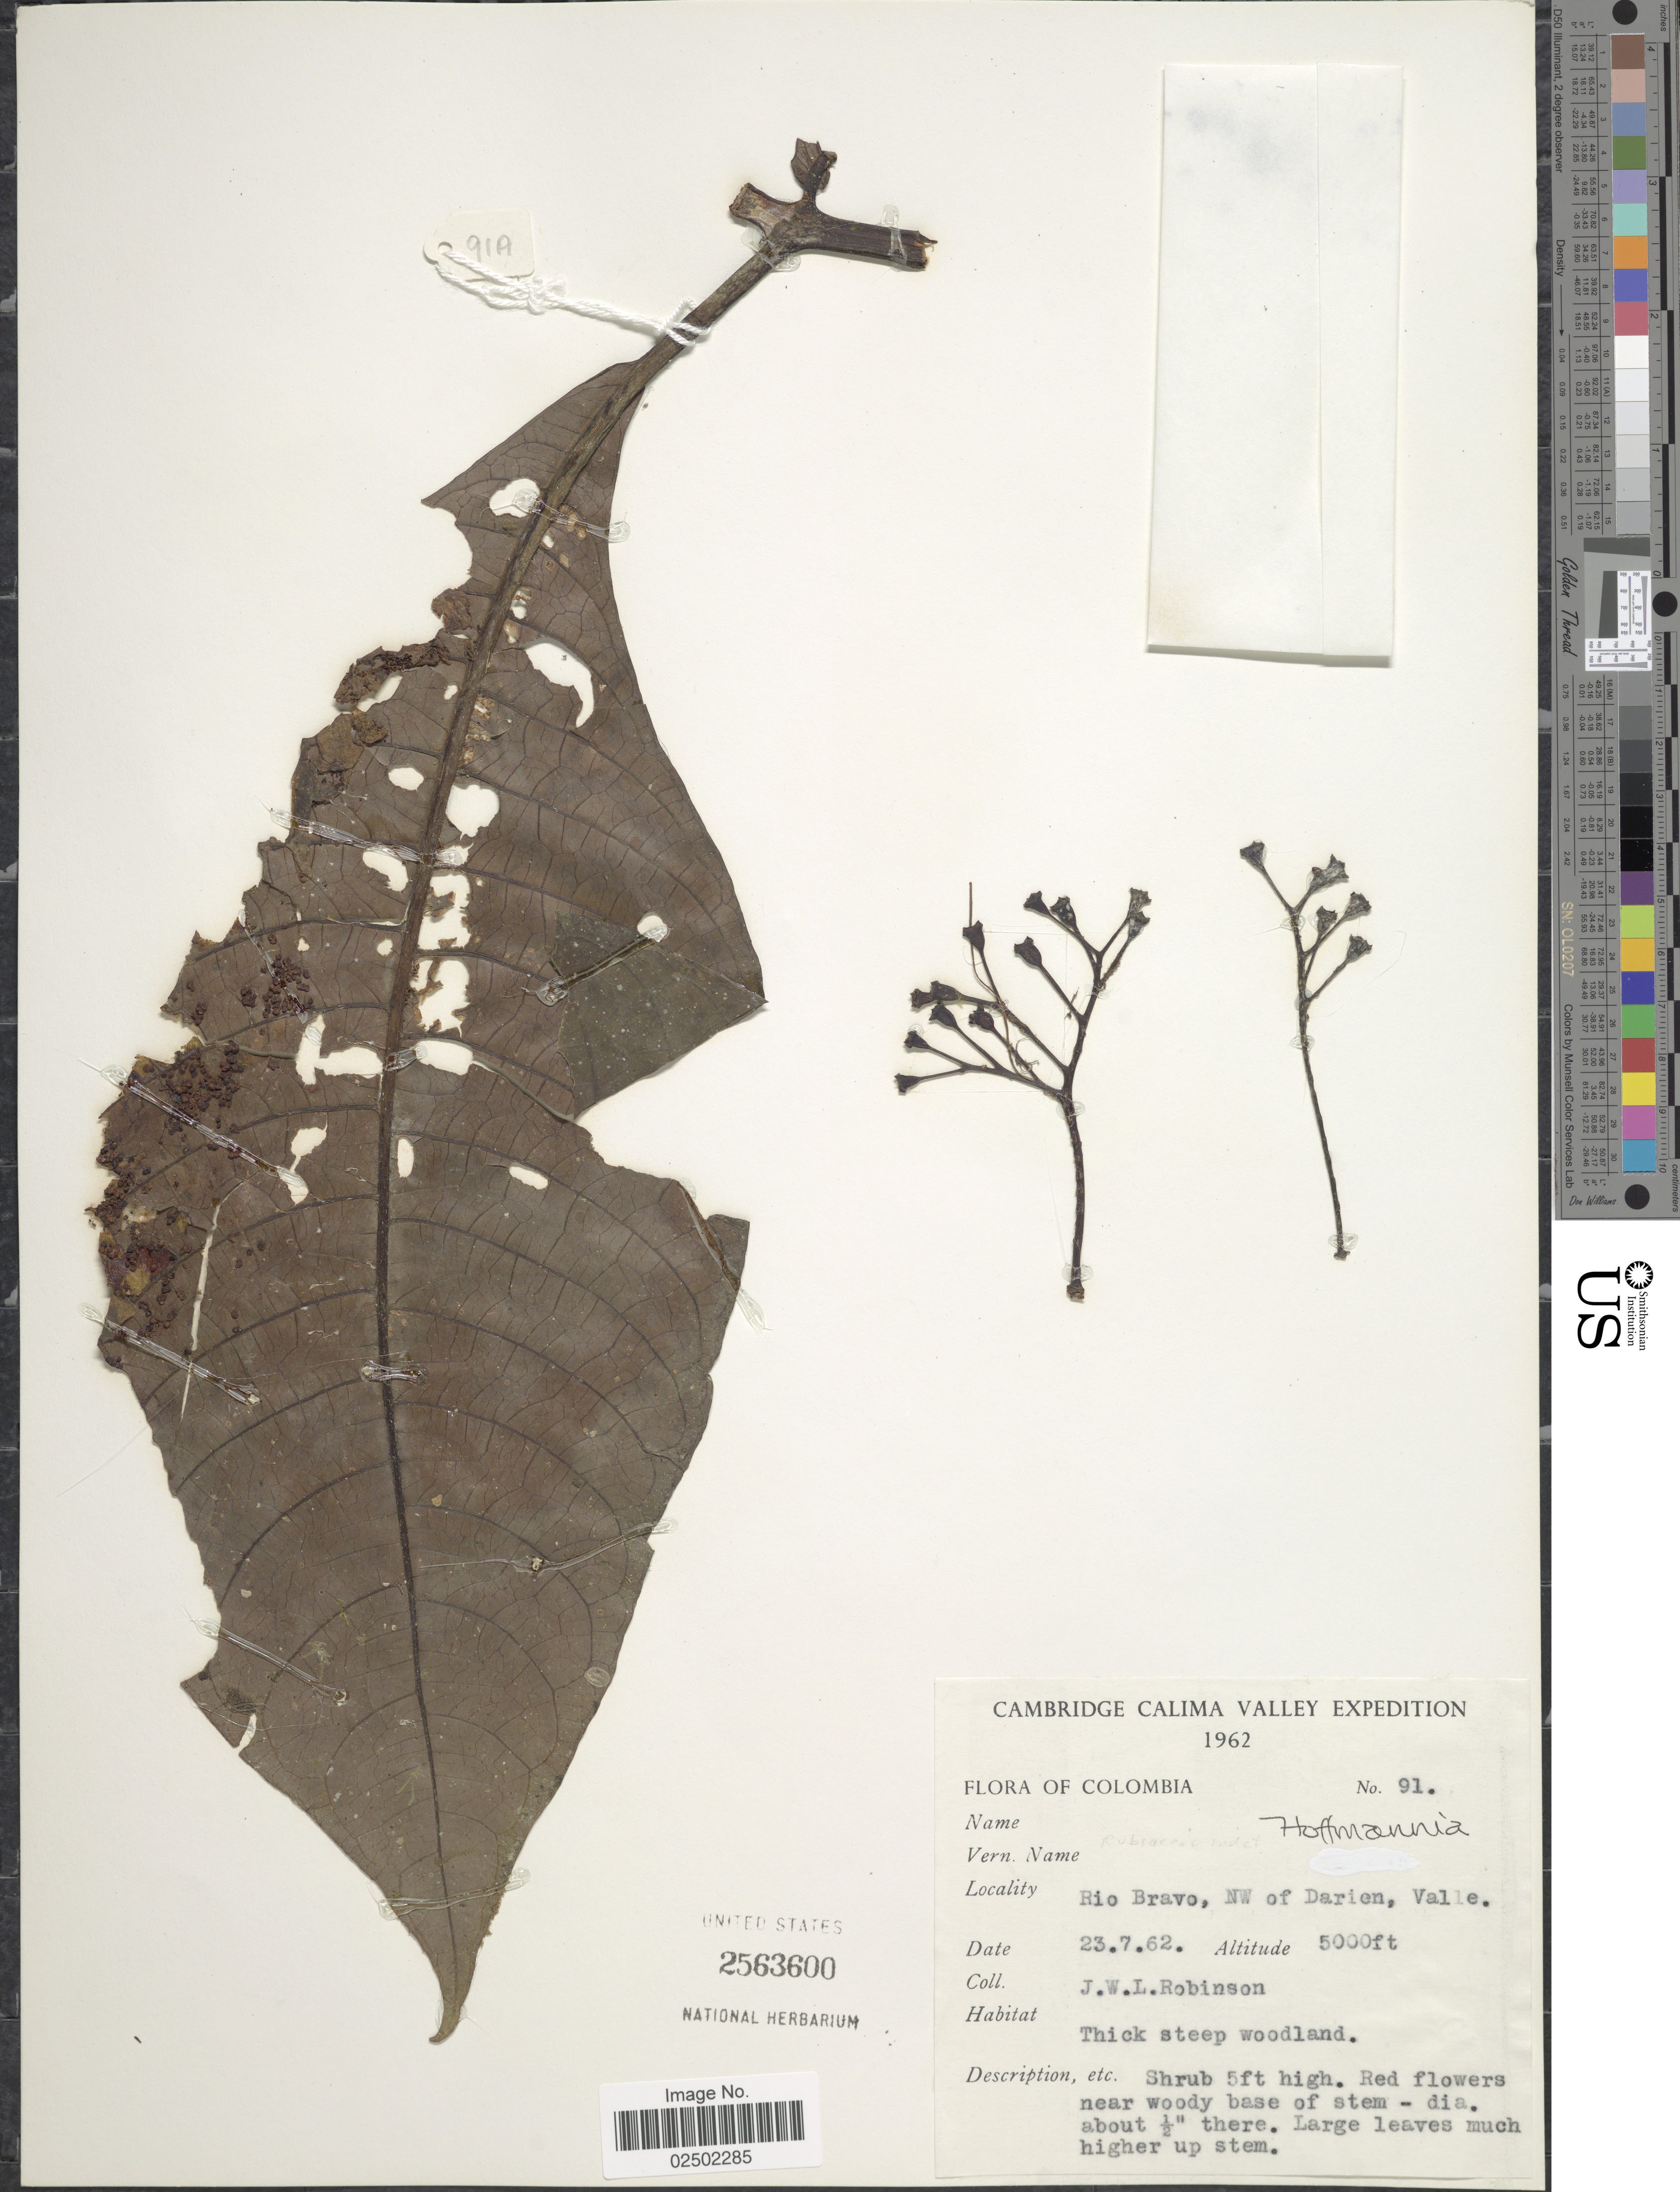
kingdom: Plantae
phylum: Tracheophyta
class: Magnoliopsida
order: Gentianales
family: Rubiaceae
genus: Hoffmannia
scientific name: Hoffmannia sp.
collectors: J. W. Robinson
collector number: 91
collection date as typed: Transcribed d/m/y: 23/7/62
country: Colombia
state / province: Valle del Cauca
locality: Cambrigde Calima Valley, Rio Bravo, NW of Darien, Valle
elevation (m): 1524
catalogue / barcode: US 2563600